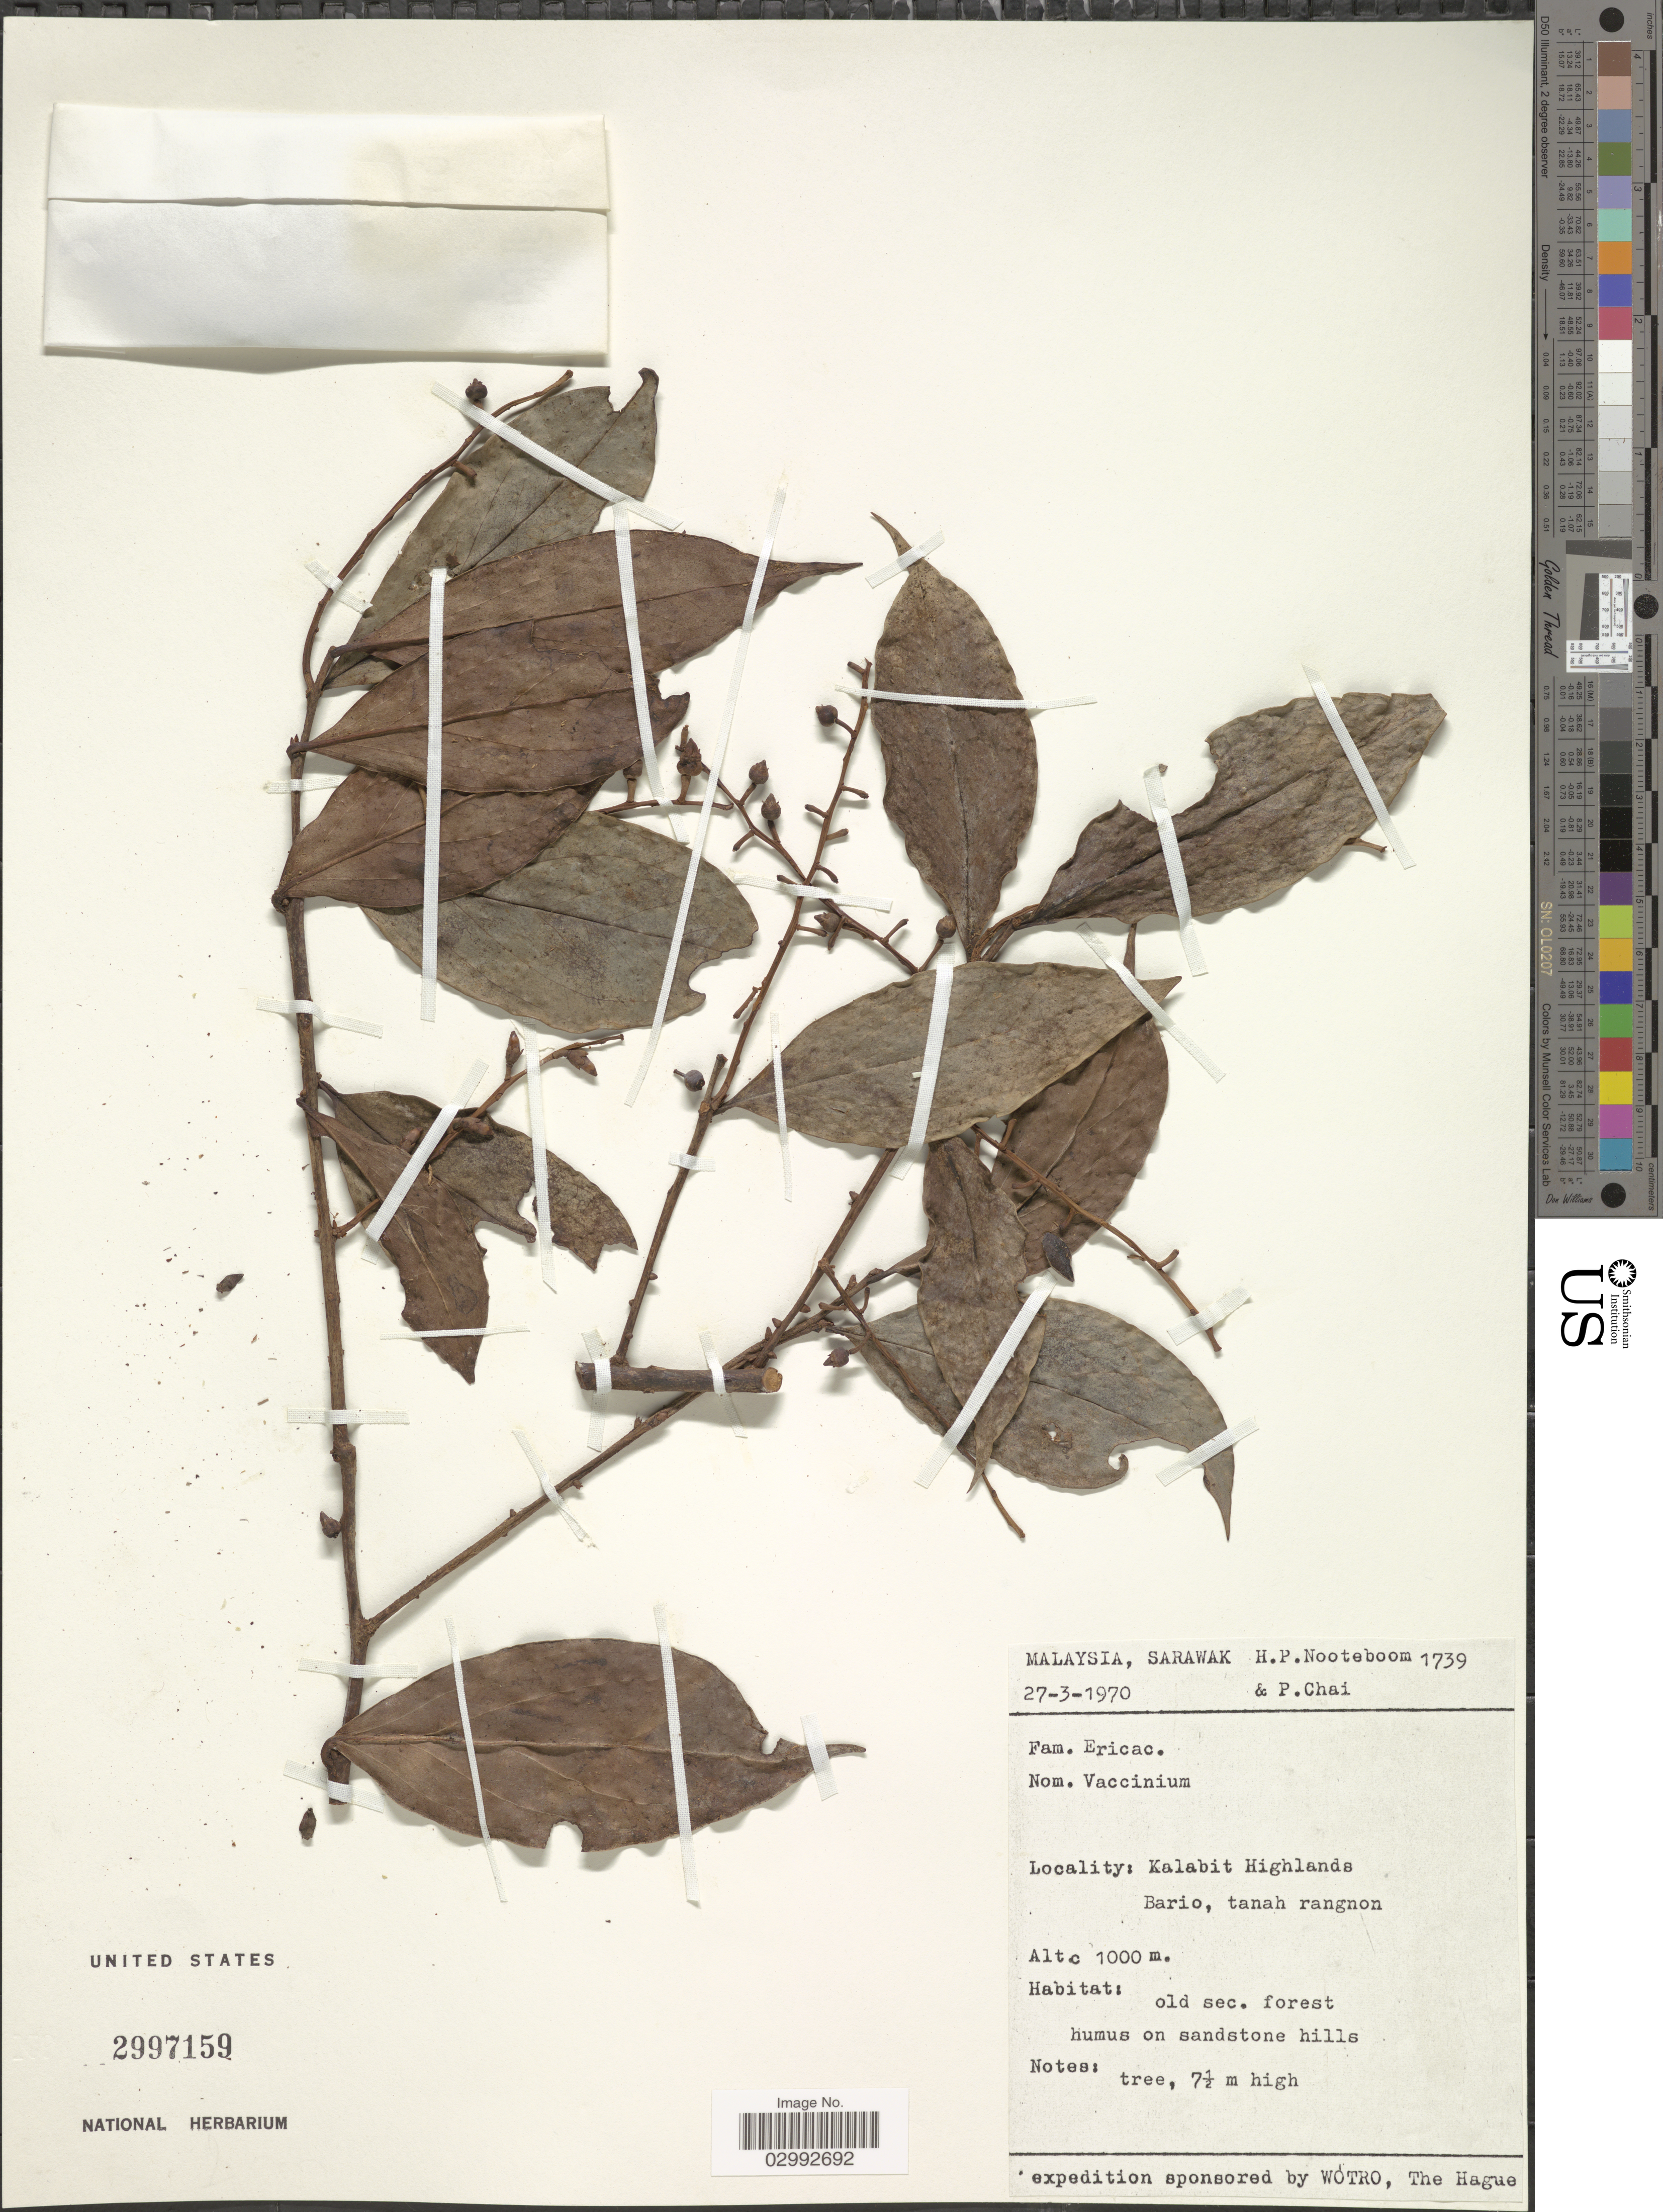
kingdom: Plantae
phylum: Tracheophyta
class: Magnoliopsida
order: Ericales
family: Ericaceae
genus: Vaccinium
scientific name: Vaccinium sp.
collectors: H. P. Nooteboom & P. Chai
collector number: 1739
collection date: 1970-03-27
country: Malaysia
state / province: Sarawak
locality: Kalabit Highlands, Bario, tanah rangnon.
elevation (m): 1000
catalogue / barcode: US 2997159